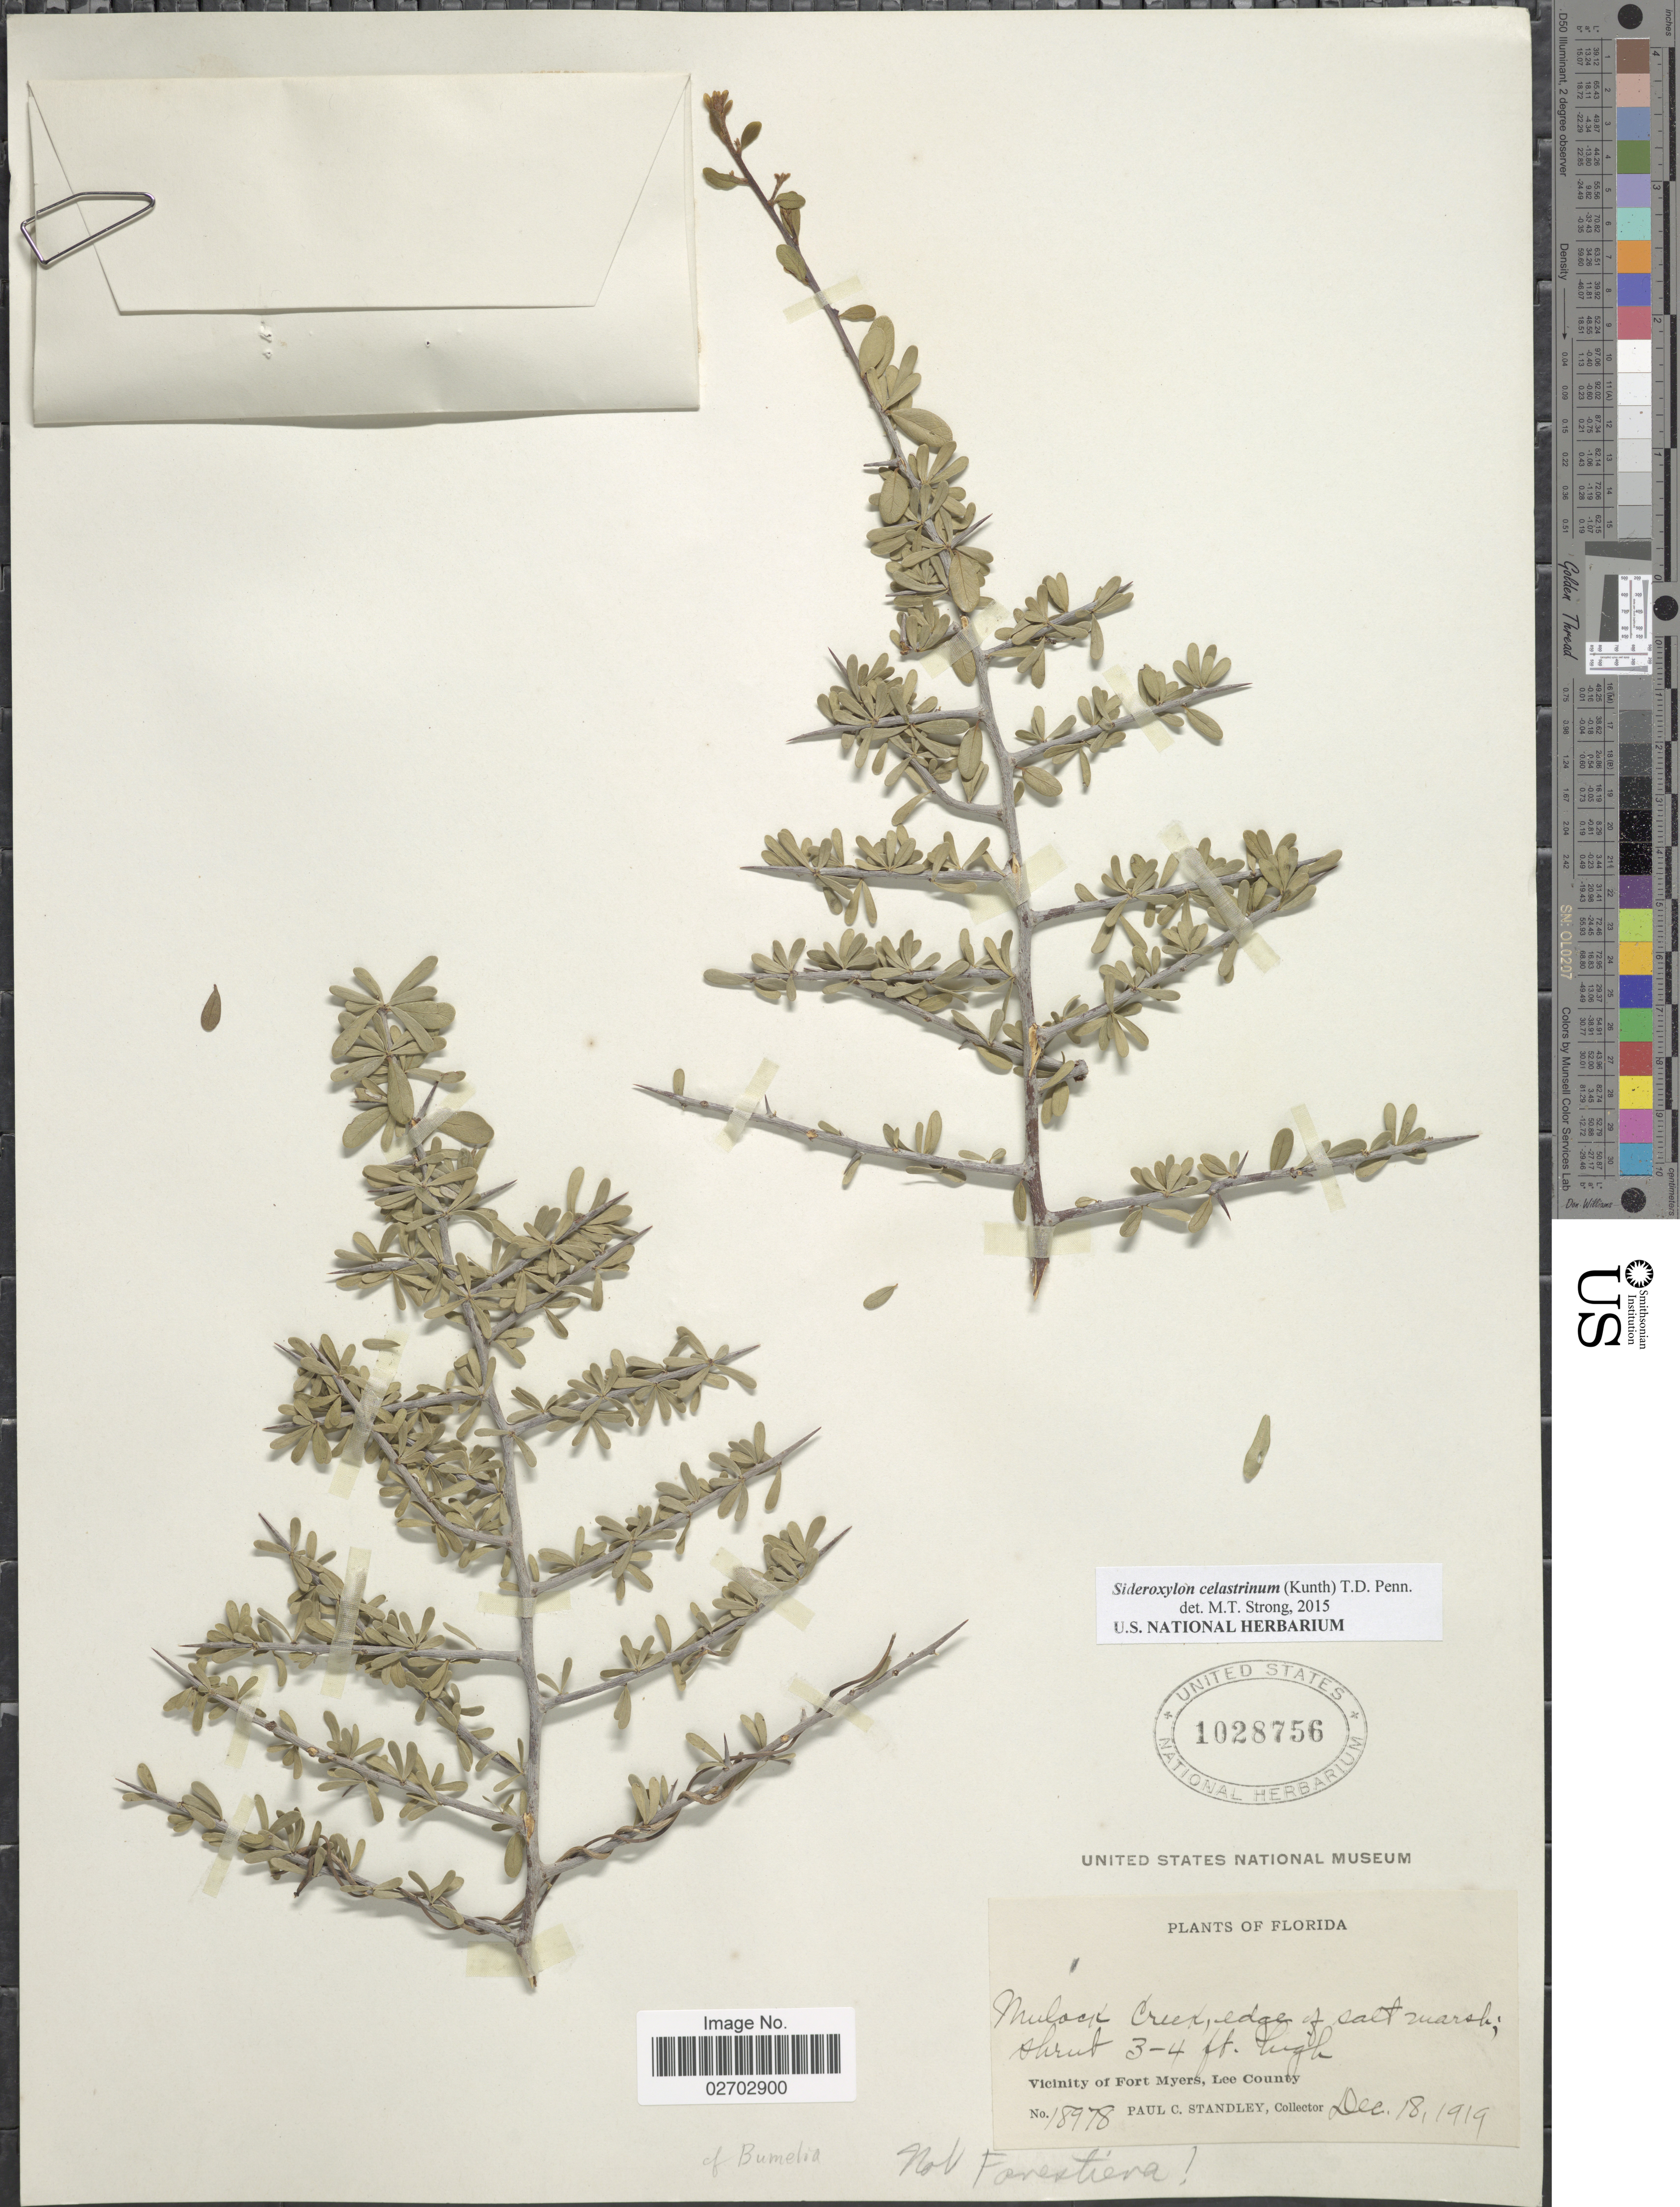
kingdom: Plantae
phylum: Tracheophyta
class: Magnoliopsida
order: Ericales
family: Sapotaceae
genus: Sideroxylon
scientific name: Sideroxylon celastrinum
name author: (Kunth) T.D. Penn.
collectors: P. C. Standley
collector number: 18978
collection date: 1919-12-18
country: United States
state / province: Florida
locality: Vicinity of Fort Myers, Lee County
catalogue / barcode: US 1028756